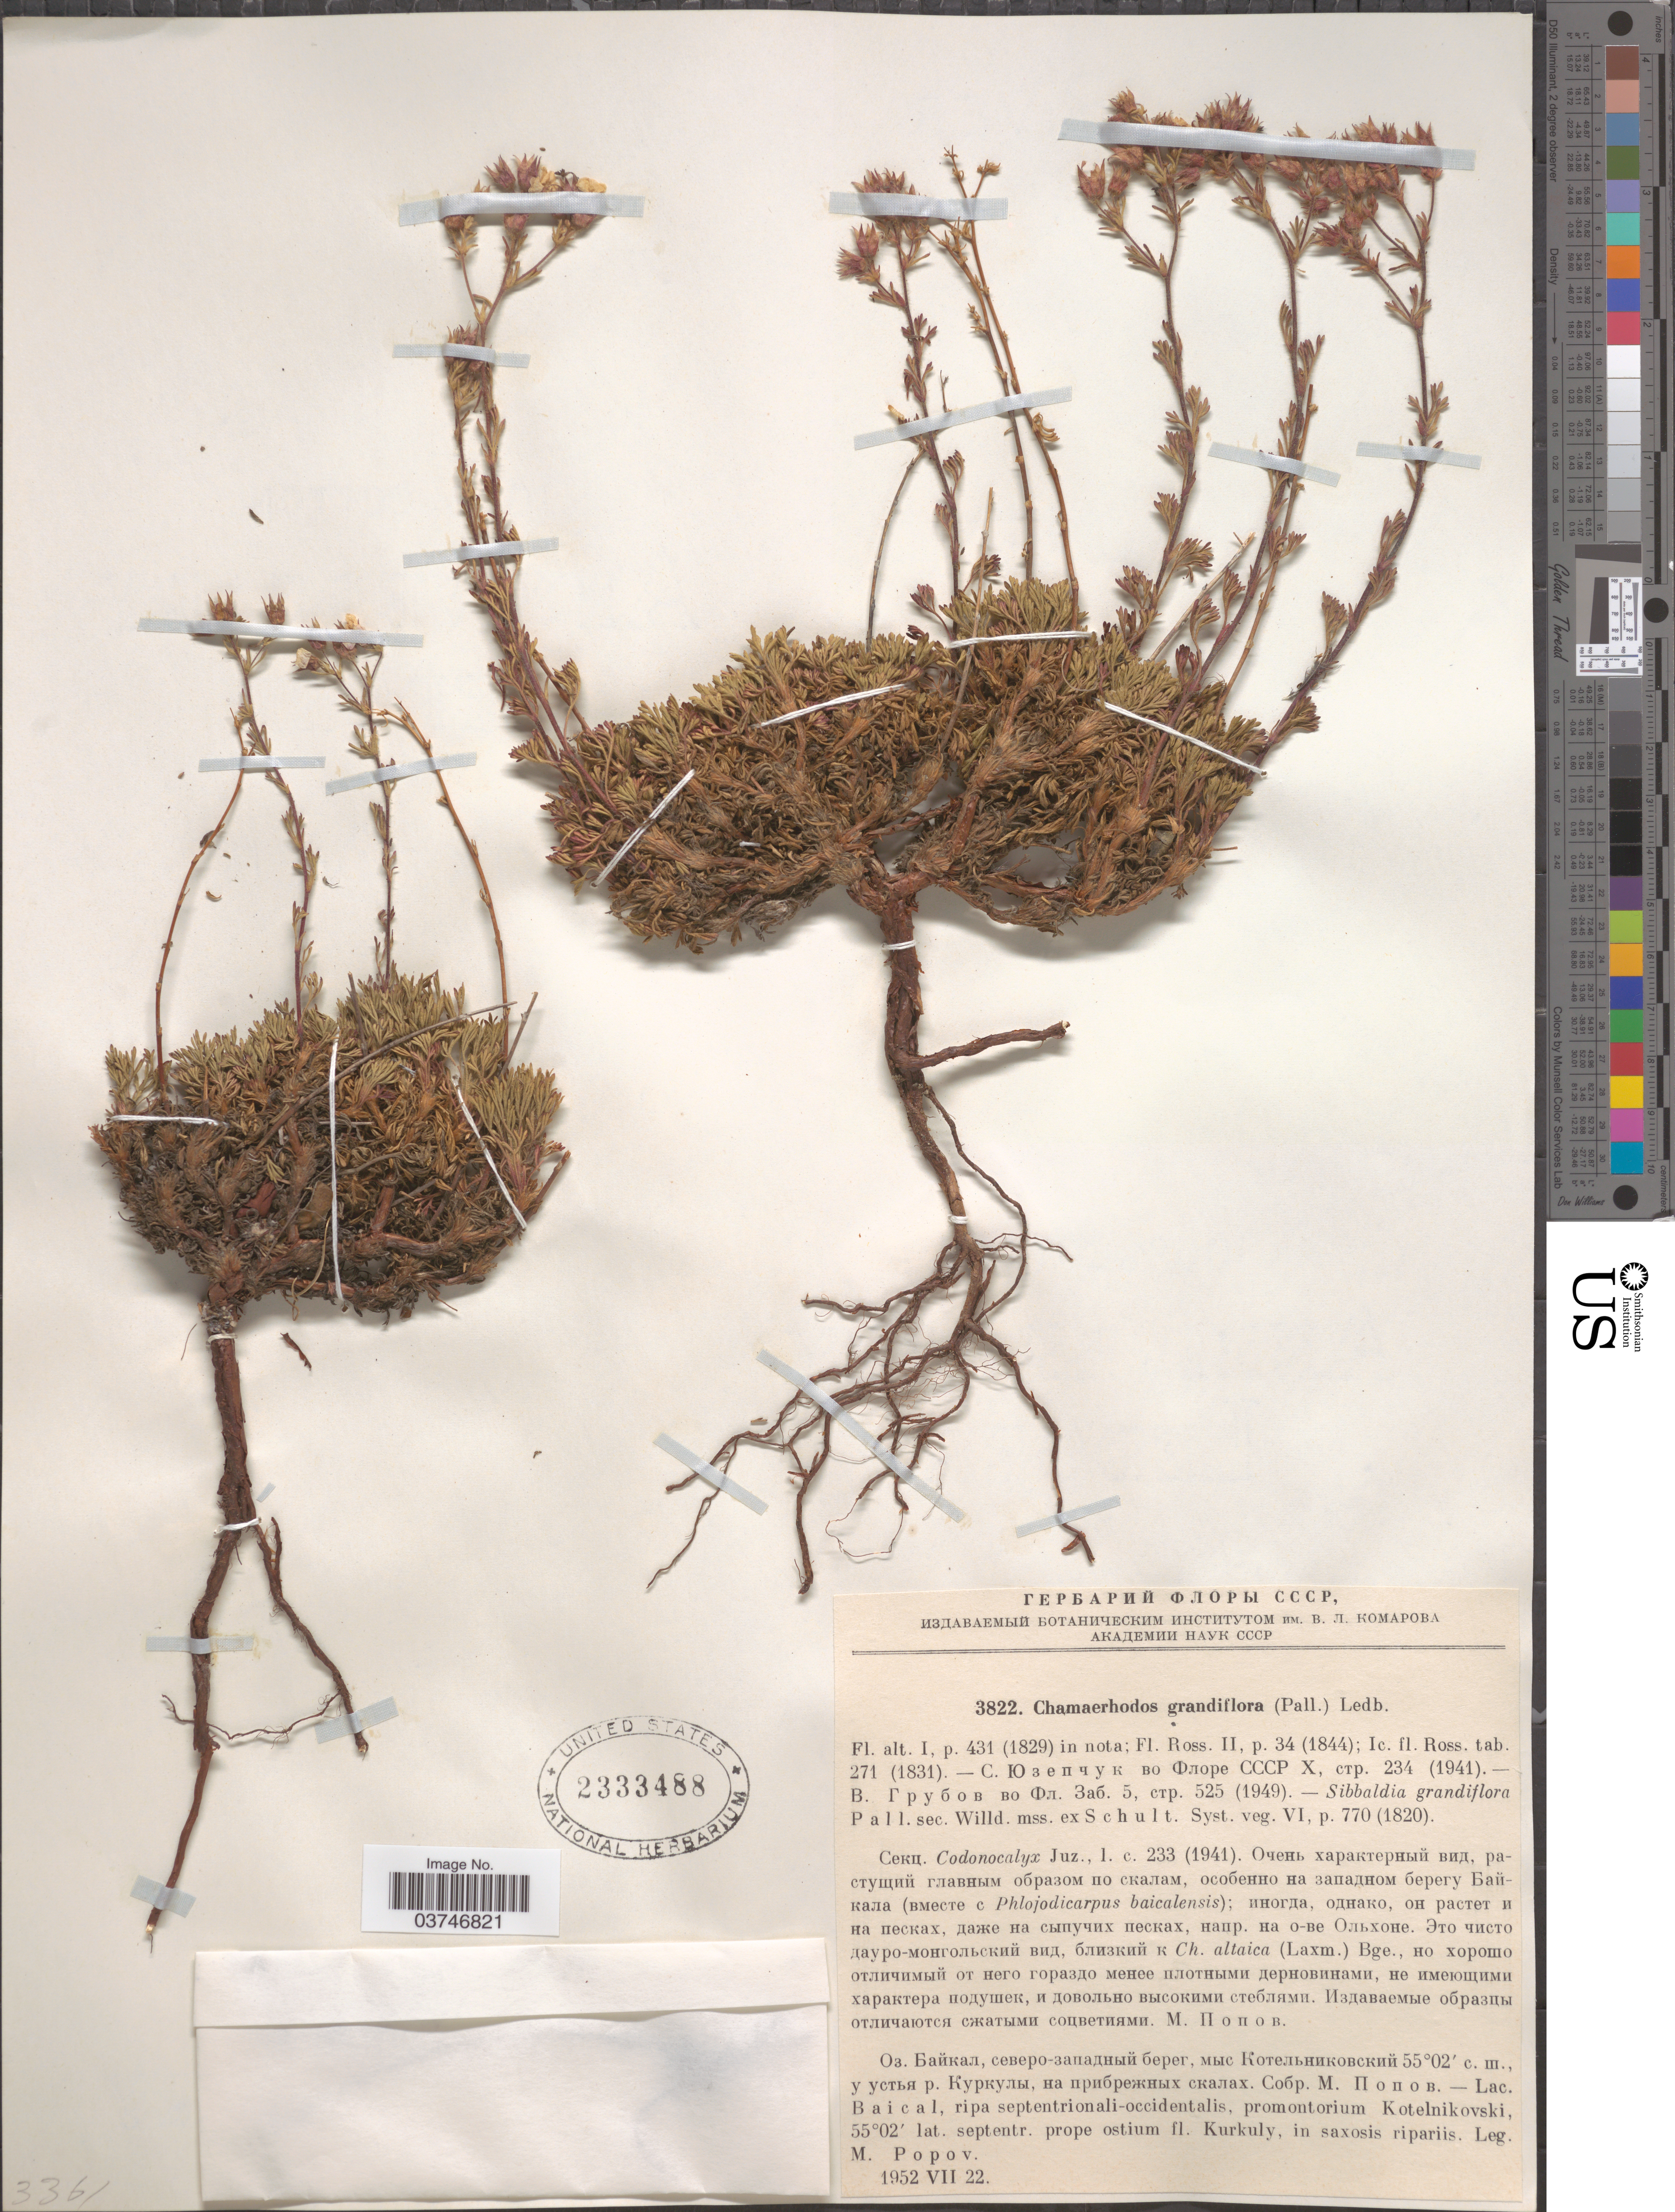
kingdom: Plantae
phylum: Tracheophyta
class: Magnoliopsida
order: Rosales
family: Rosaceae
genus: Chamaerhodos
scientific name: Chamaerhodos grandiflora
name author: Ledeb.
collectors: M. Popov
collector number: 3822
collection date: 1952-07-22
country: Russian Federation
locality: Lac. Baical, ripa septentrionali-occidentalis, promontorium Kotelnikovski, septentr. prope ostium fl. Kurkuly, in saxosis ripariis.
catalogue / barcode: US 2333488